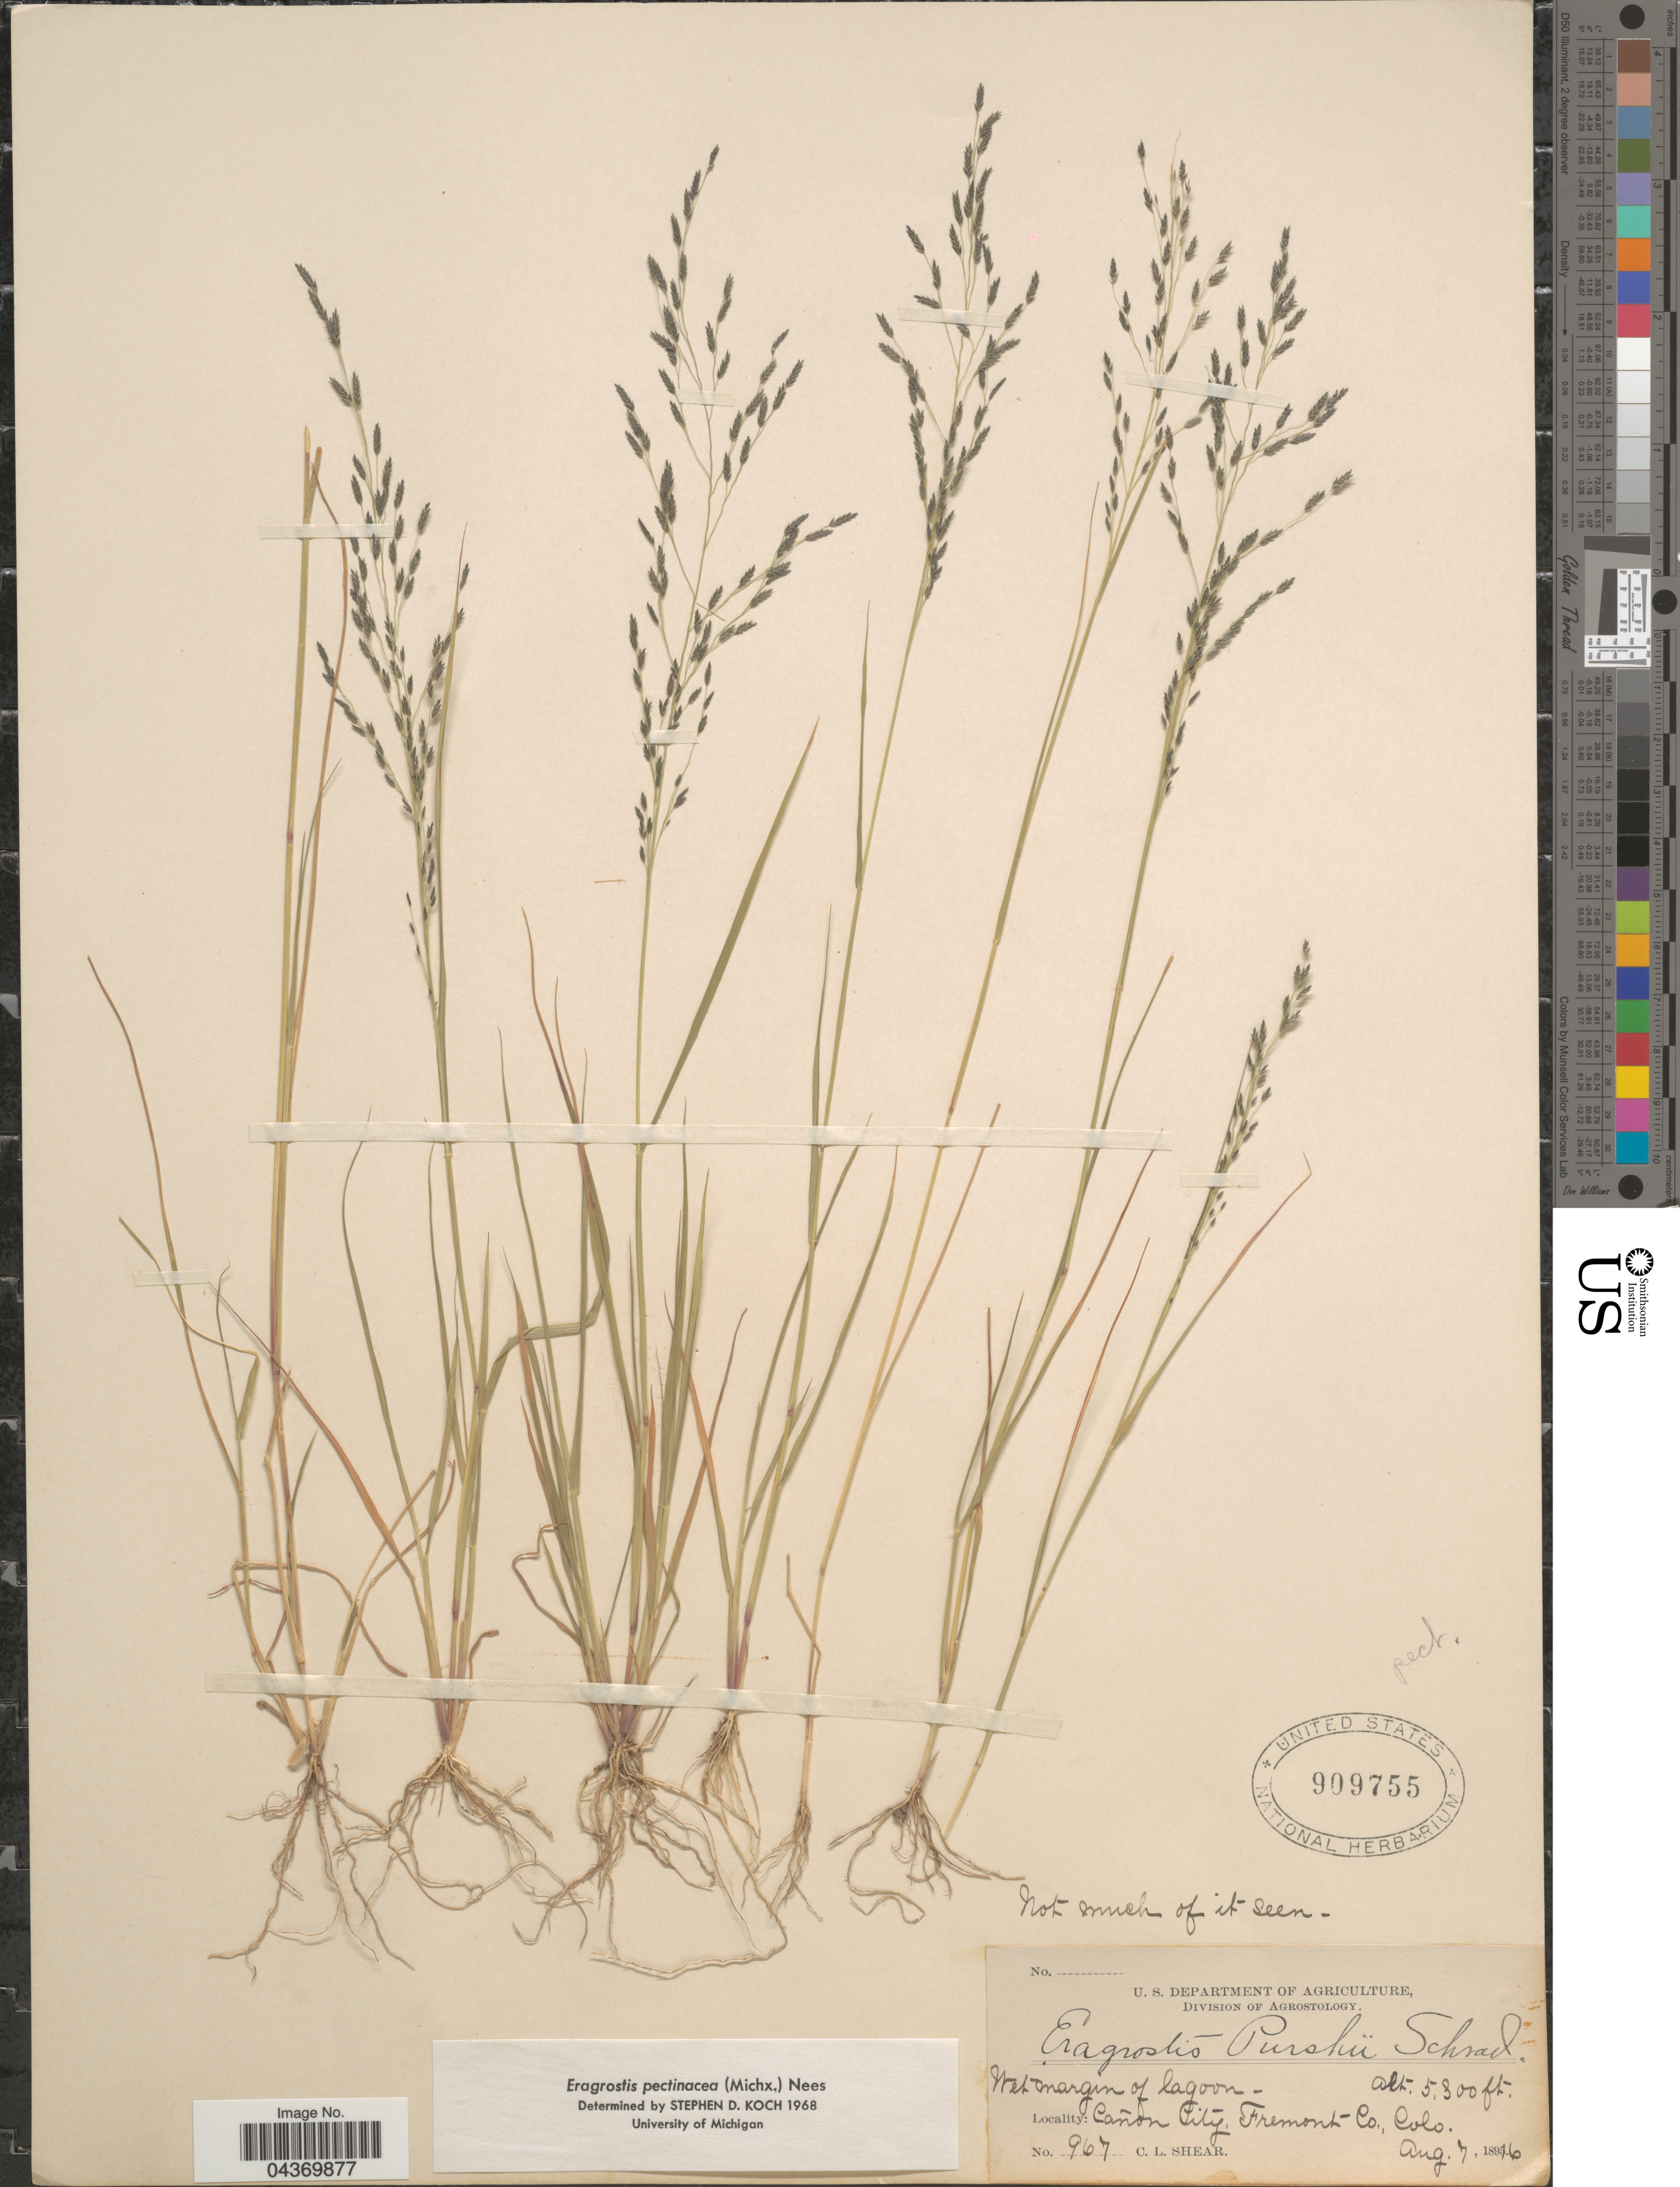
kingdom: Plantae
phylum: Tracheophyta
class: Liliopsida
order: Poales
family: Poaceae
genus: Eragrostis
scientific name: Eragrostis pectinacea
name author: (Michx.) Nees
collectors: C. L. Shear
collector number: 967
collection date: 1896-08-07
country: United States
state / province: Colorado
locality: Cañon City, Fremont Co.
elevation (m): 1615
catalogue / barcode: US 909755